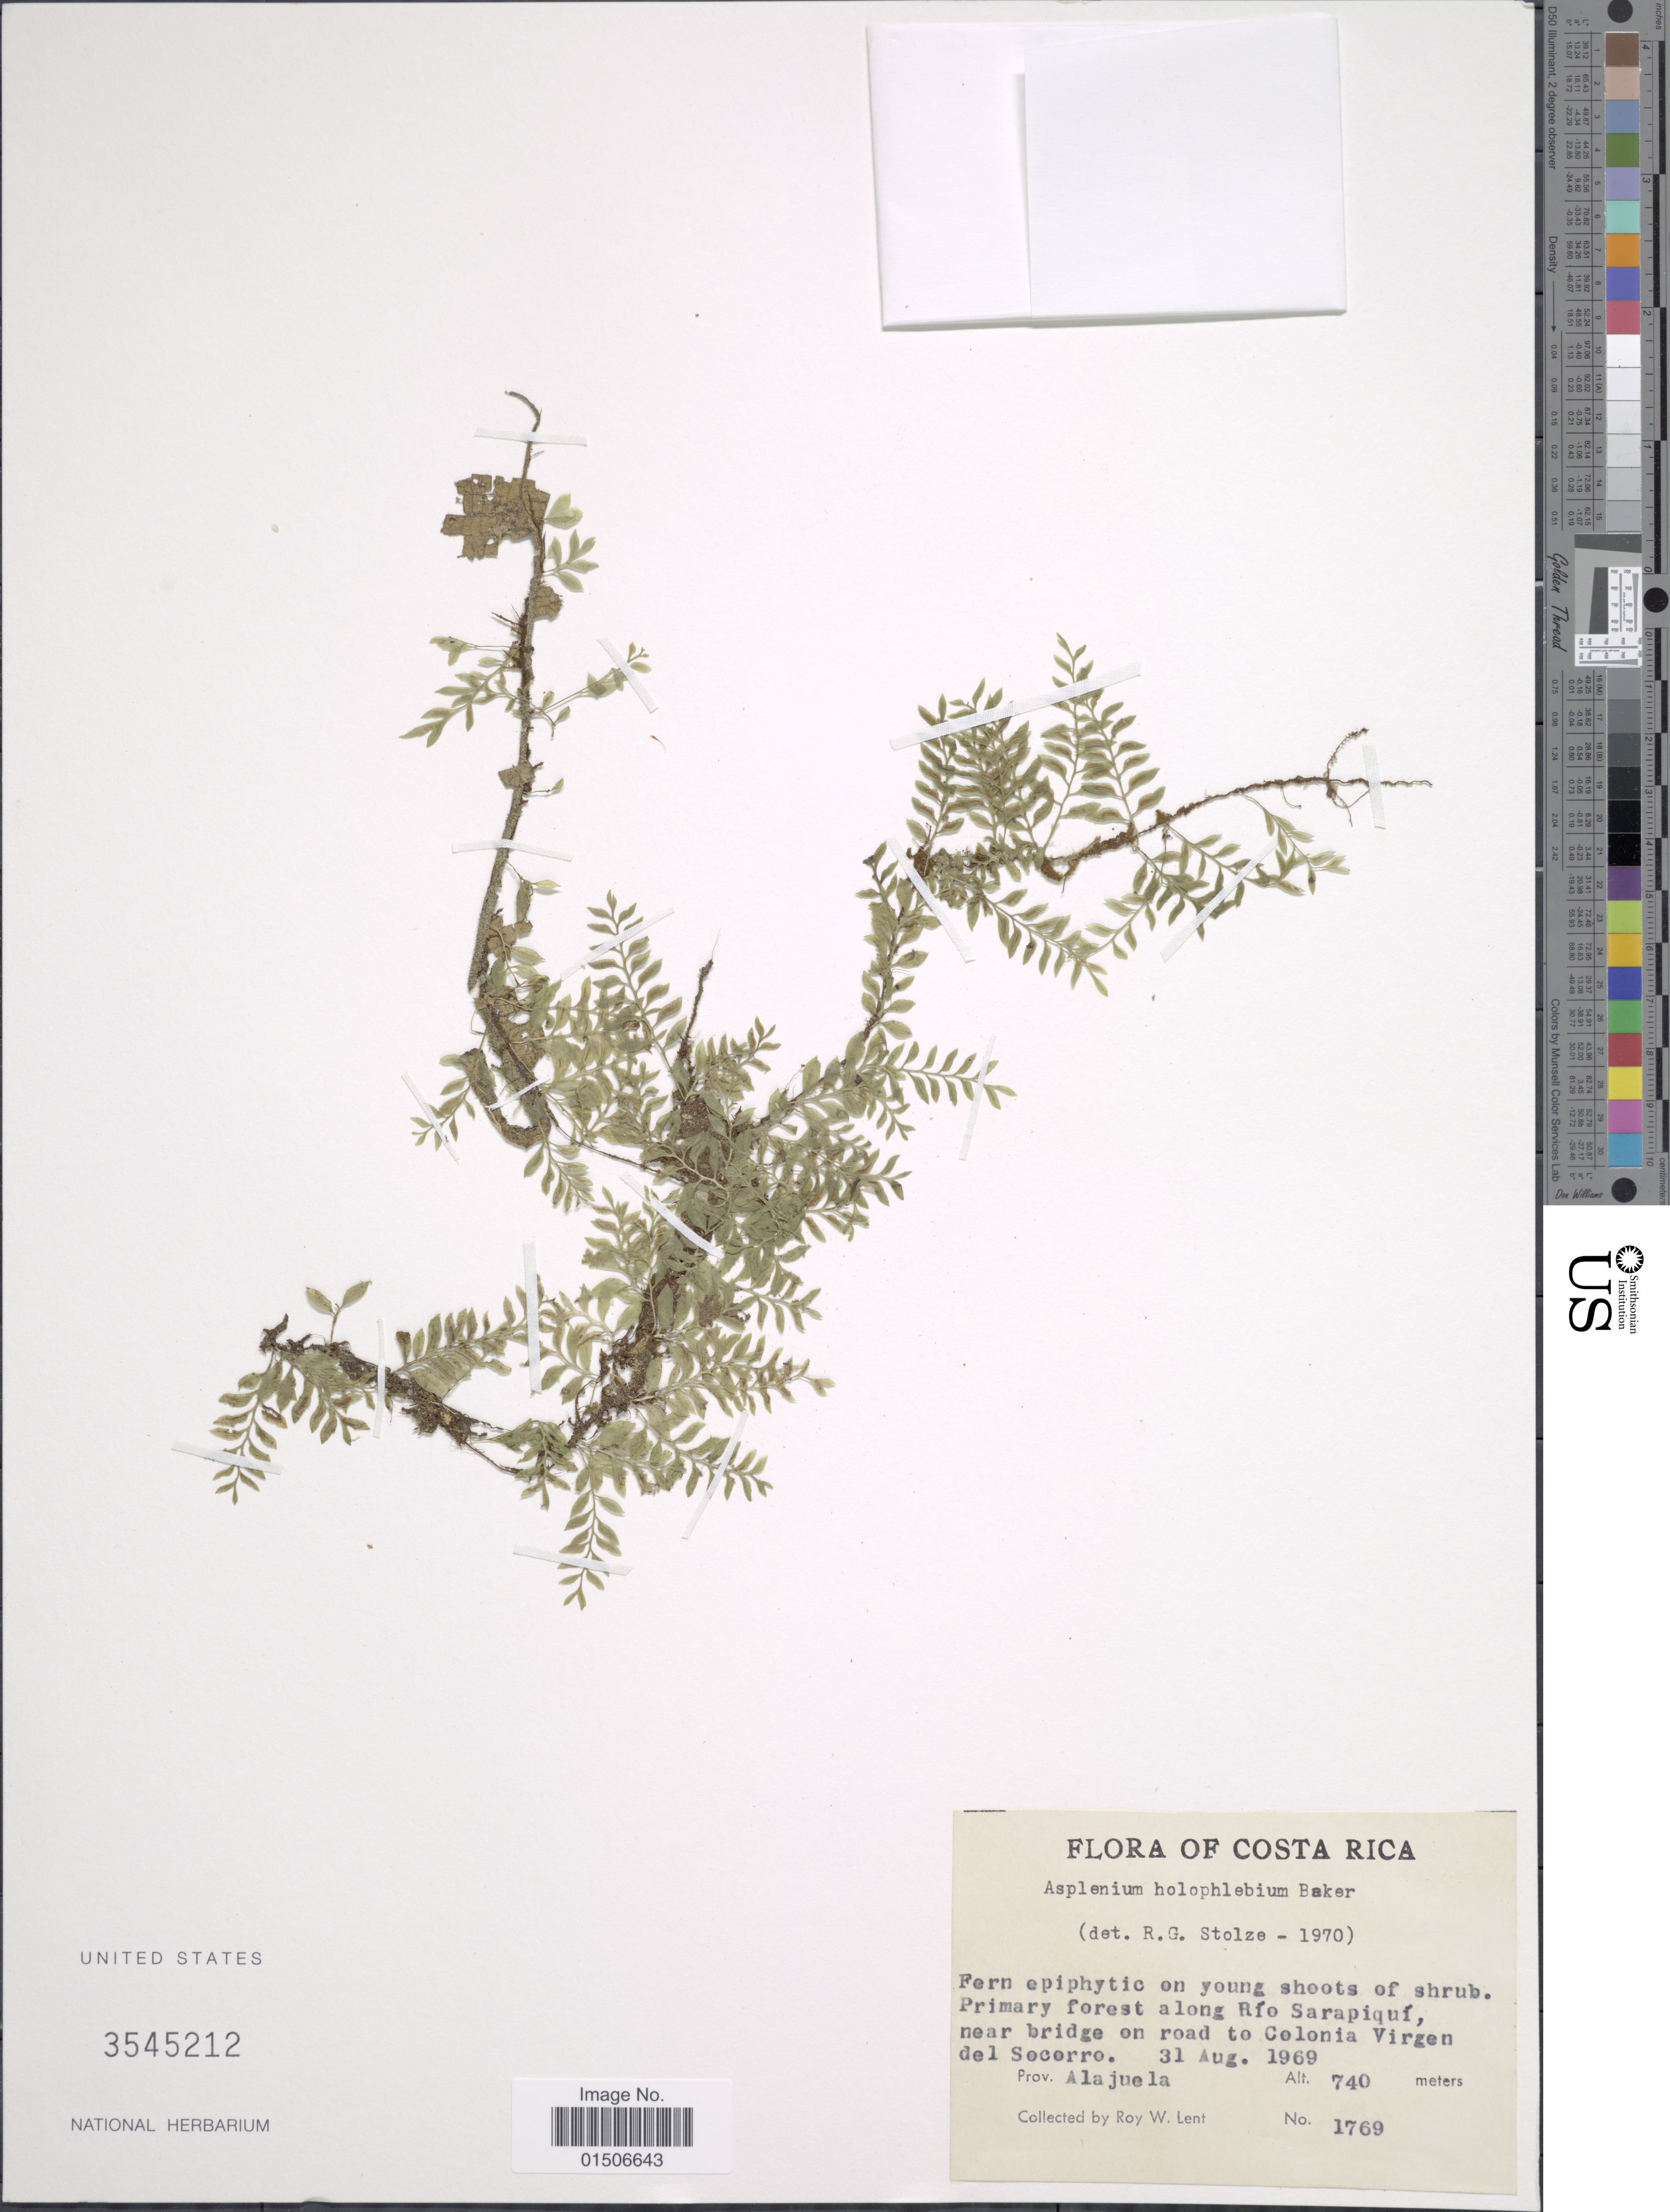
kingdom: Plantae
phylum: Tracheophyta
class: Polypodiopsida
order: Polypodiales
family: Aspleniaceae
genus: Asplenium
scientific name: Asplenium holophlebium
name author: Baker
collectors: R. W. Lent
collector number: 1769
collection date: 1969-08-31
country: Costa Rica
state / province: Alajuela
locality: Primary forest along Río Sarapiquí, near bridge on road to Colonia Virgen del Socorro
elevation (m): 740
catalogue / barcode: US 3545212